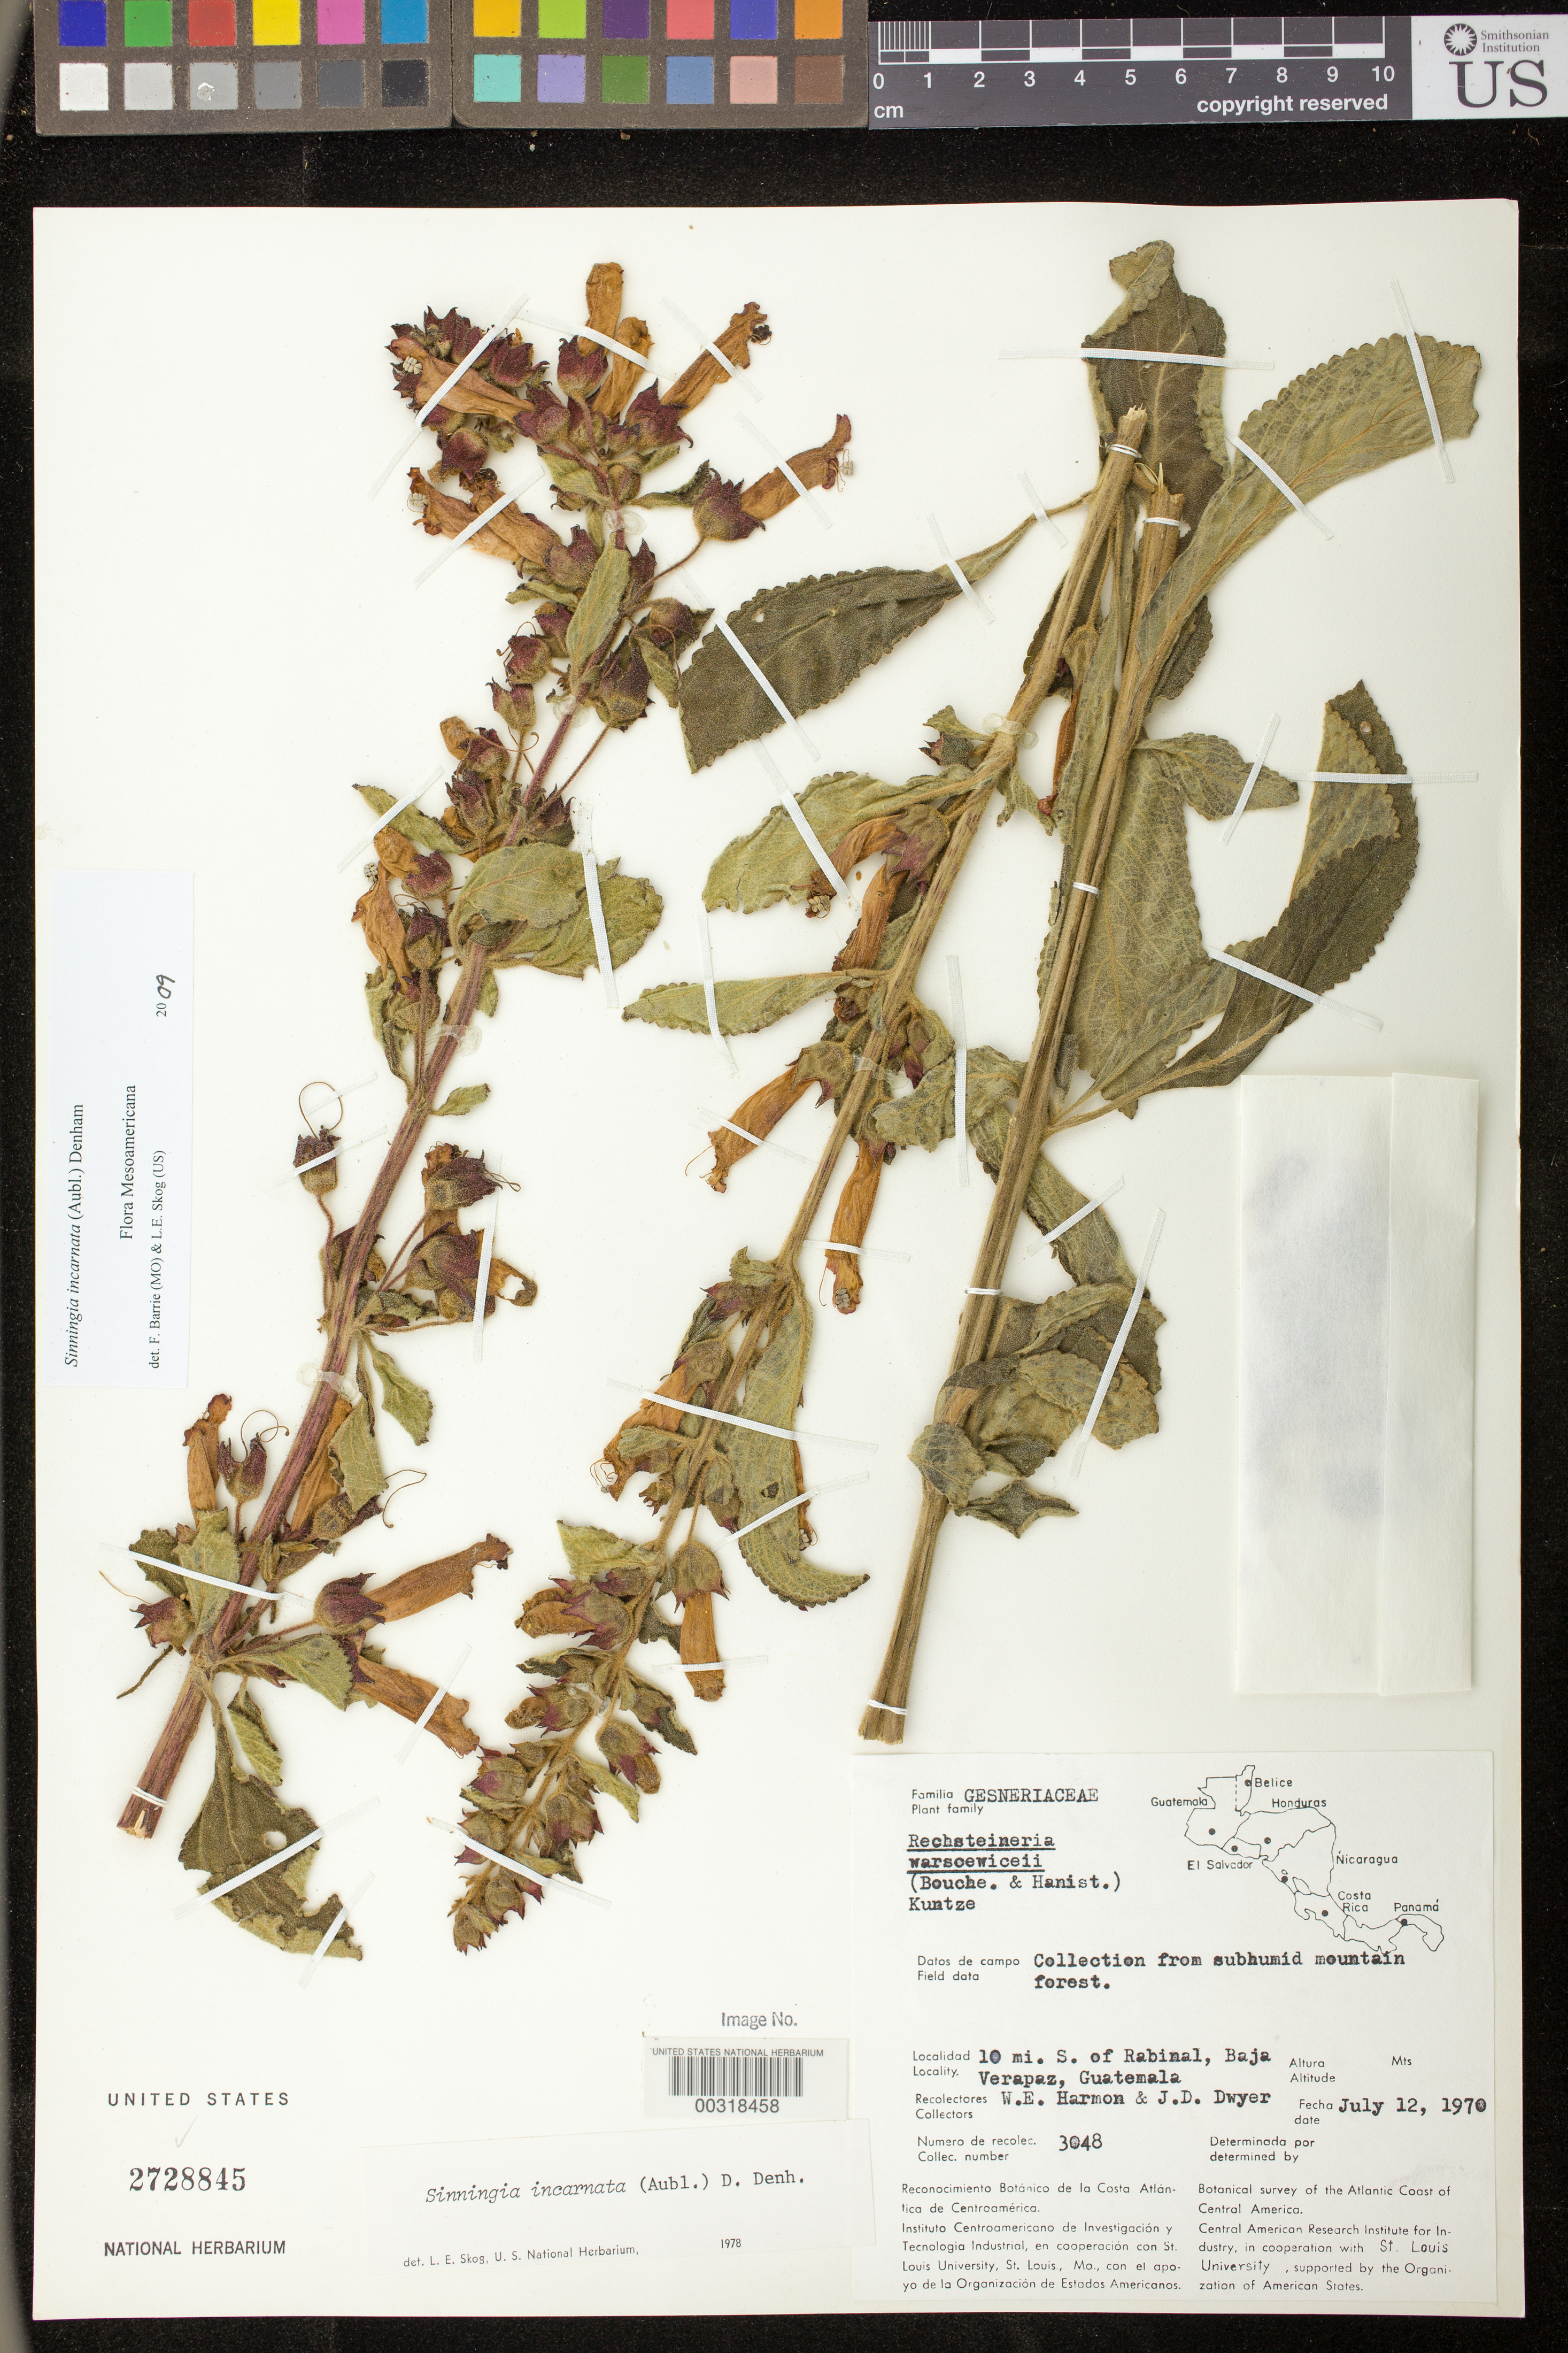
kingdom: Plantae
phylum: Tracheophyta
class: Magnoliopsida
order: Lamiales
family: Gesneriaceae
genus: Sinningia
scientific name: Sinningia incarnata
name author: (Aubl.) D.L. Denham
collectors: W. E. Harmon & J. D. Dwyer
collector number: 3048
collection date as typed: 12 Jul 1970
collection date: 1970-07-12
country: Guatemala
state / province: Baja Verapaz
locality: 10 mi S of Rabinal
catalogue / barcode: US 2728845